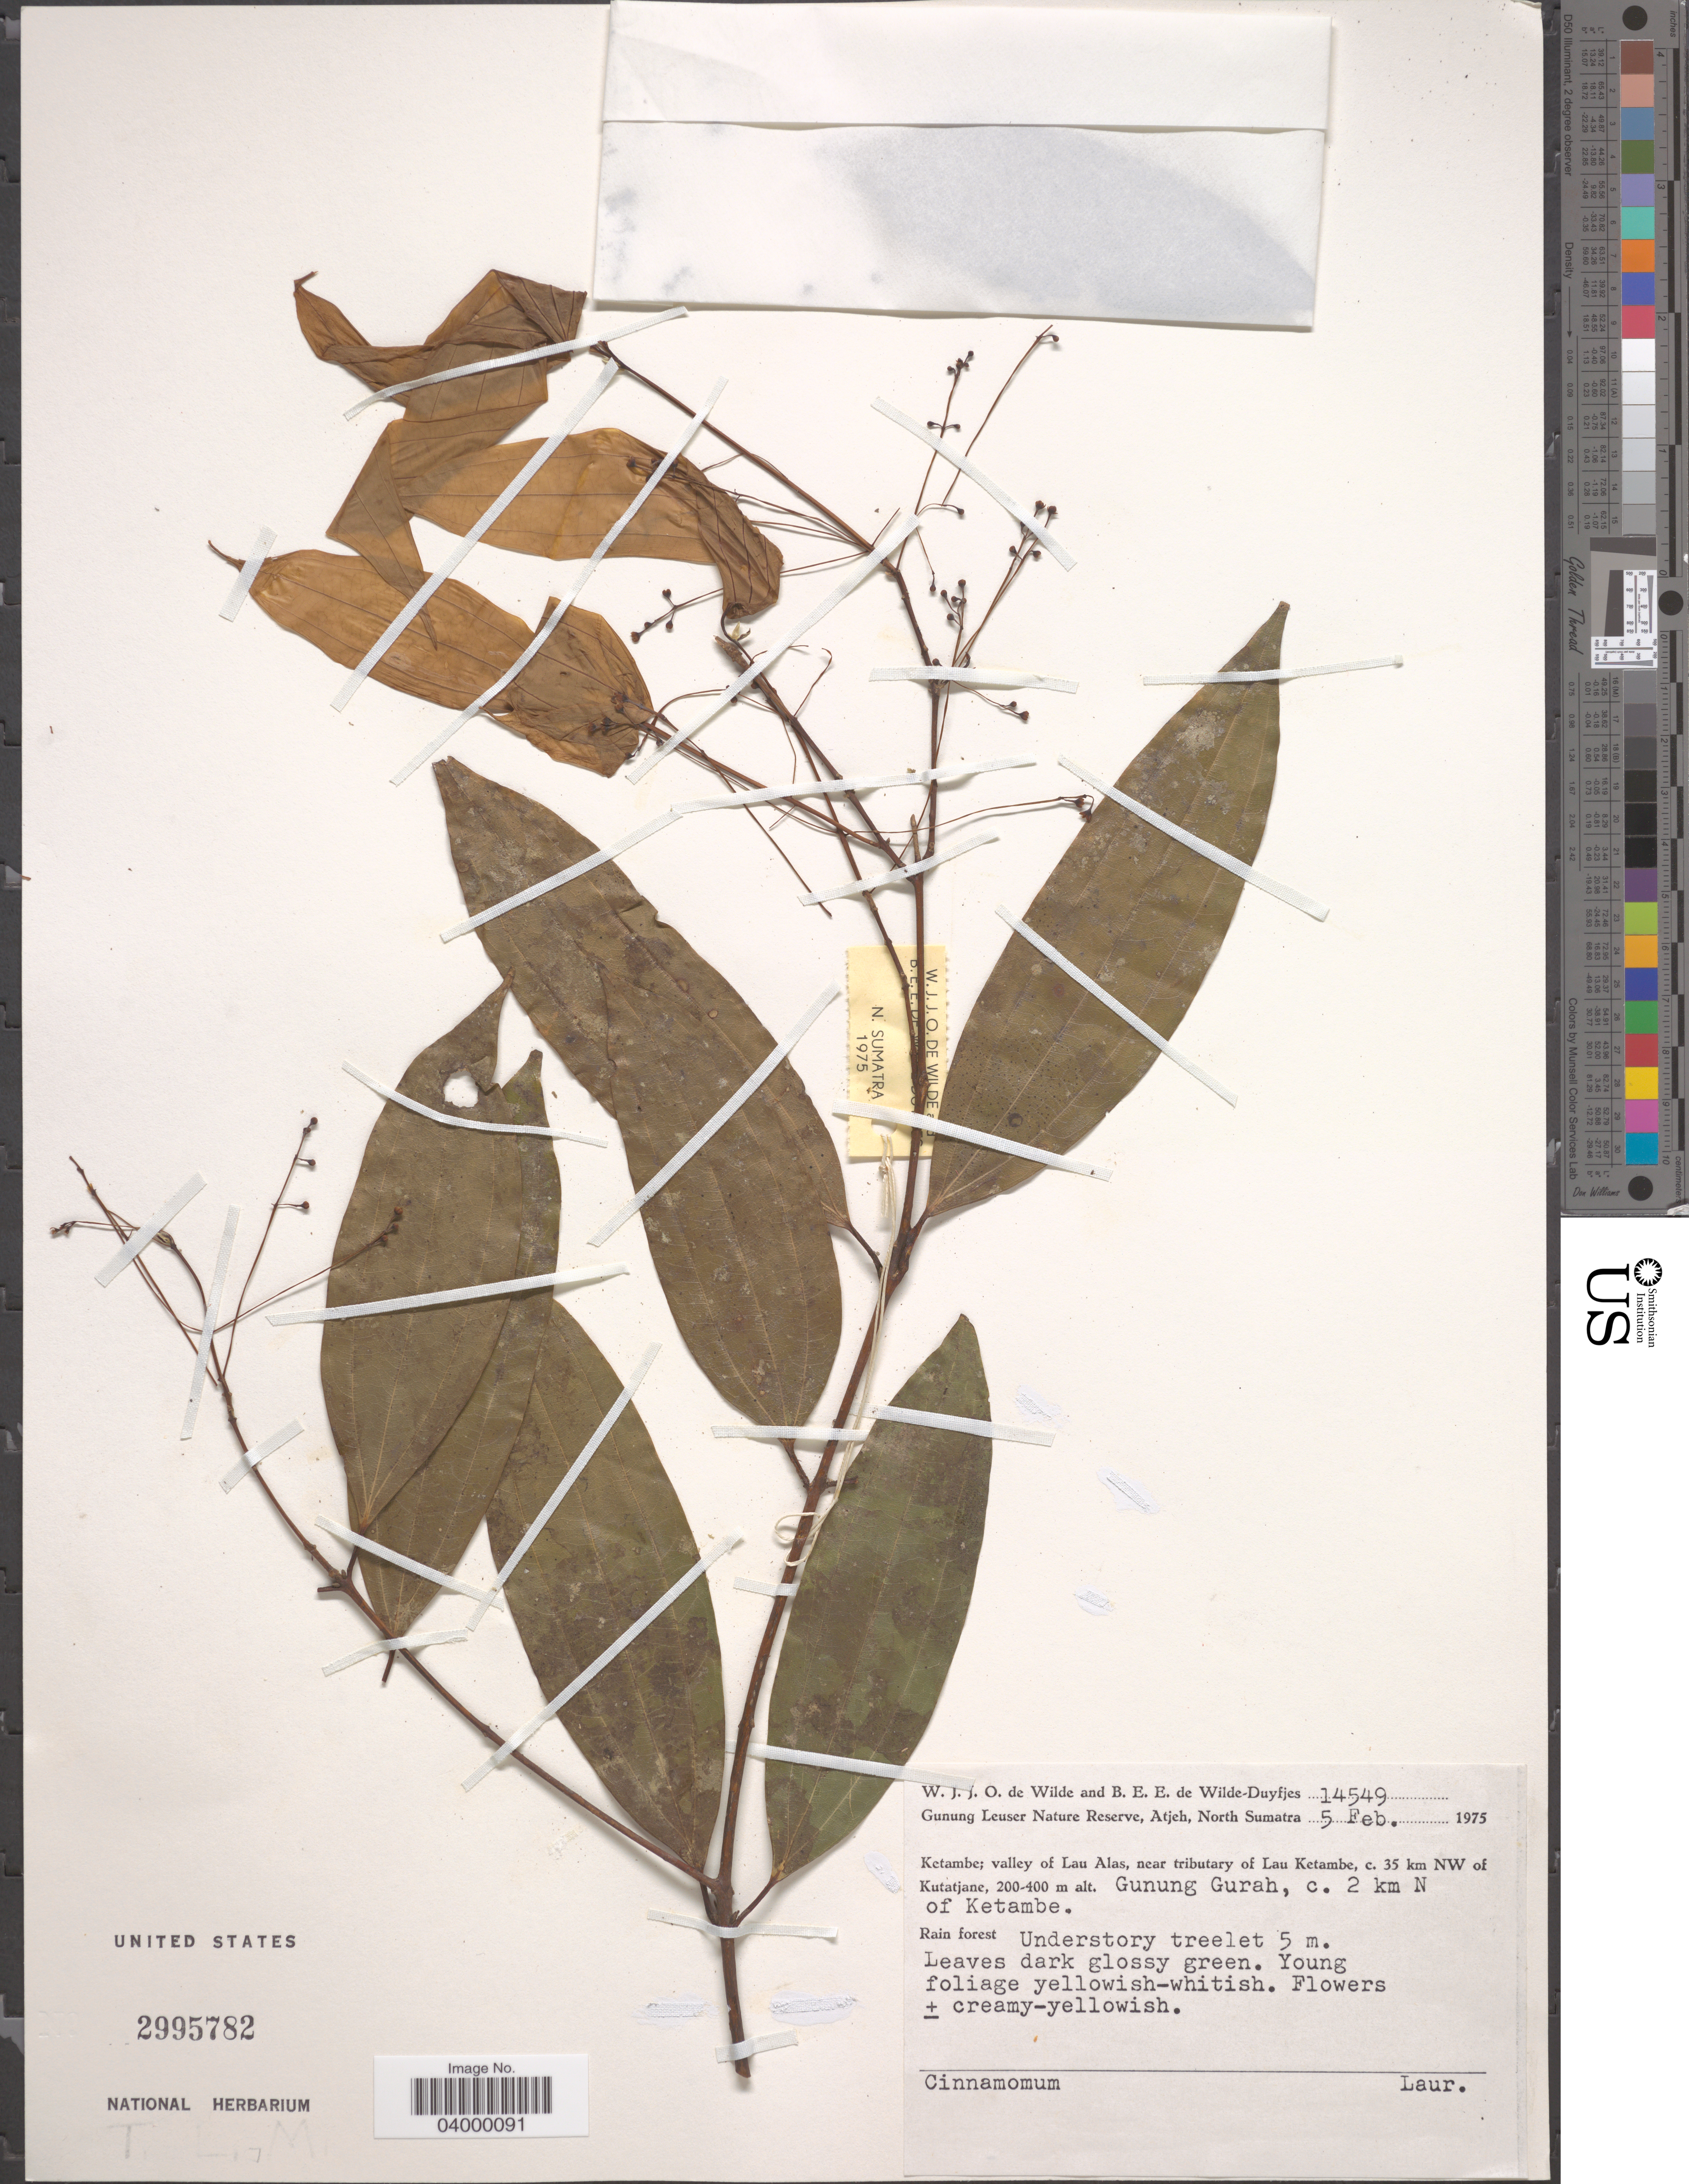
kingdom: Plantae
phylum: Tracheophyta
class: Magnoliopsida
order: Laurales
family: Lauraceae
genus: Cinnamomum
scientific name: Cinnamomum sp.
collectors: W. J. de Wilde & B. E. de Wilde-Duyfjes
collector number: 14549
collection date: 1975-02-05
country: Indonesia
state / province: Sumatra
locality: Gunung Leuser Nature Reserve, Atjeh, North Sumatra. Ketambe; valley of Lau Alas, near tributary of Lau Ketambe, c. 35 km NW of Kutatjane. Gunung Gurah, c. 2 km N of Ketambe.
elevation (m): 200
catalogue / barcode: US 2995782